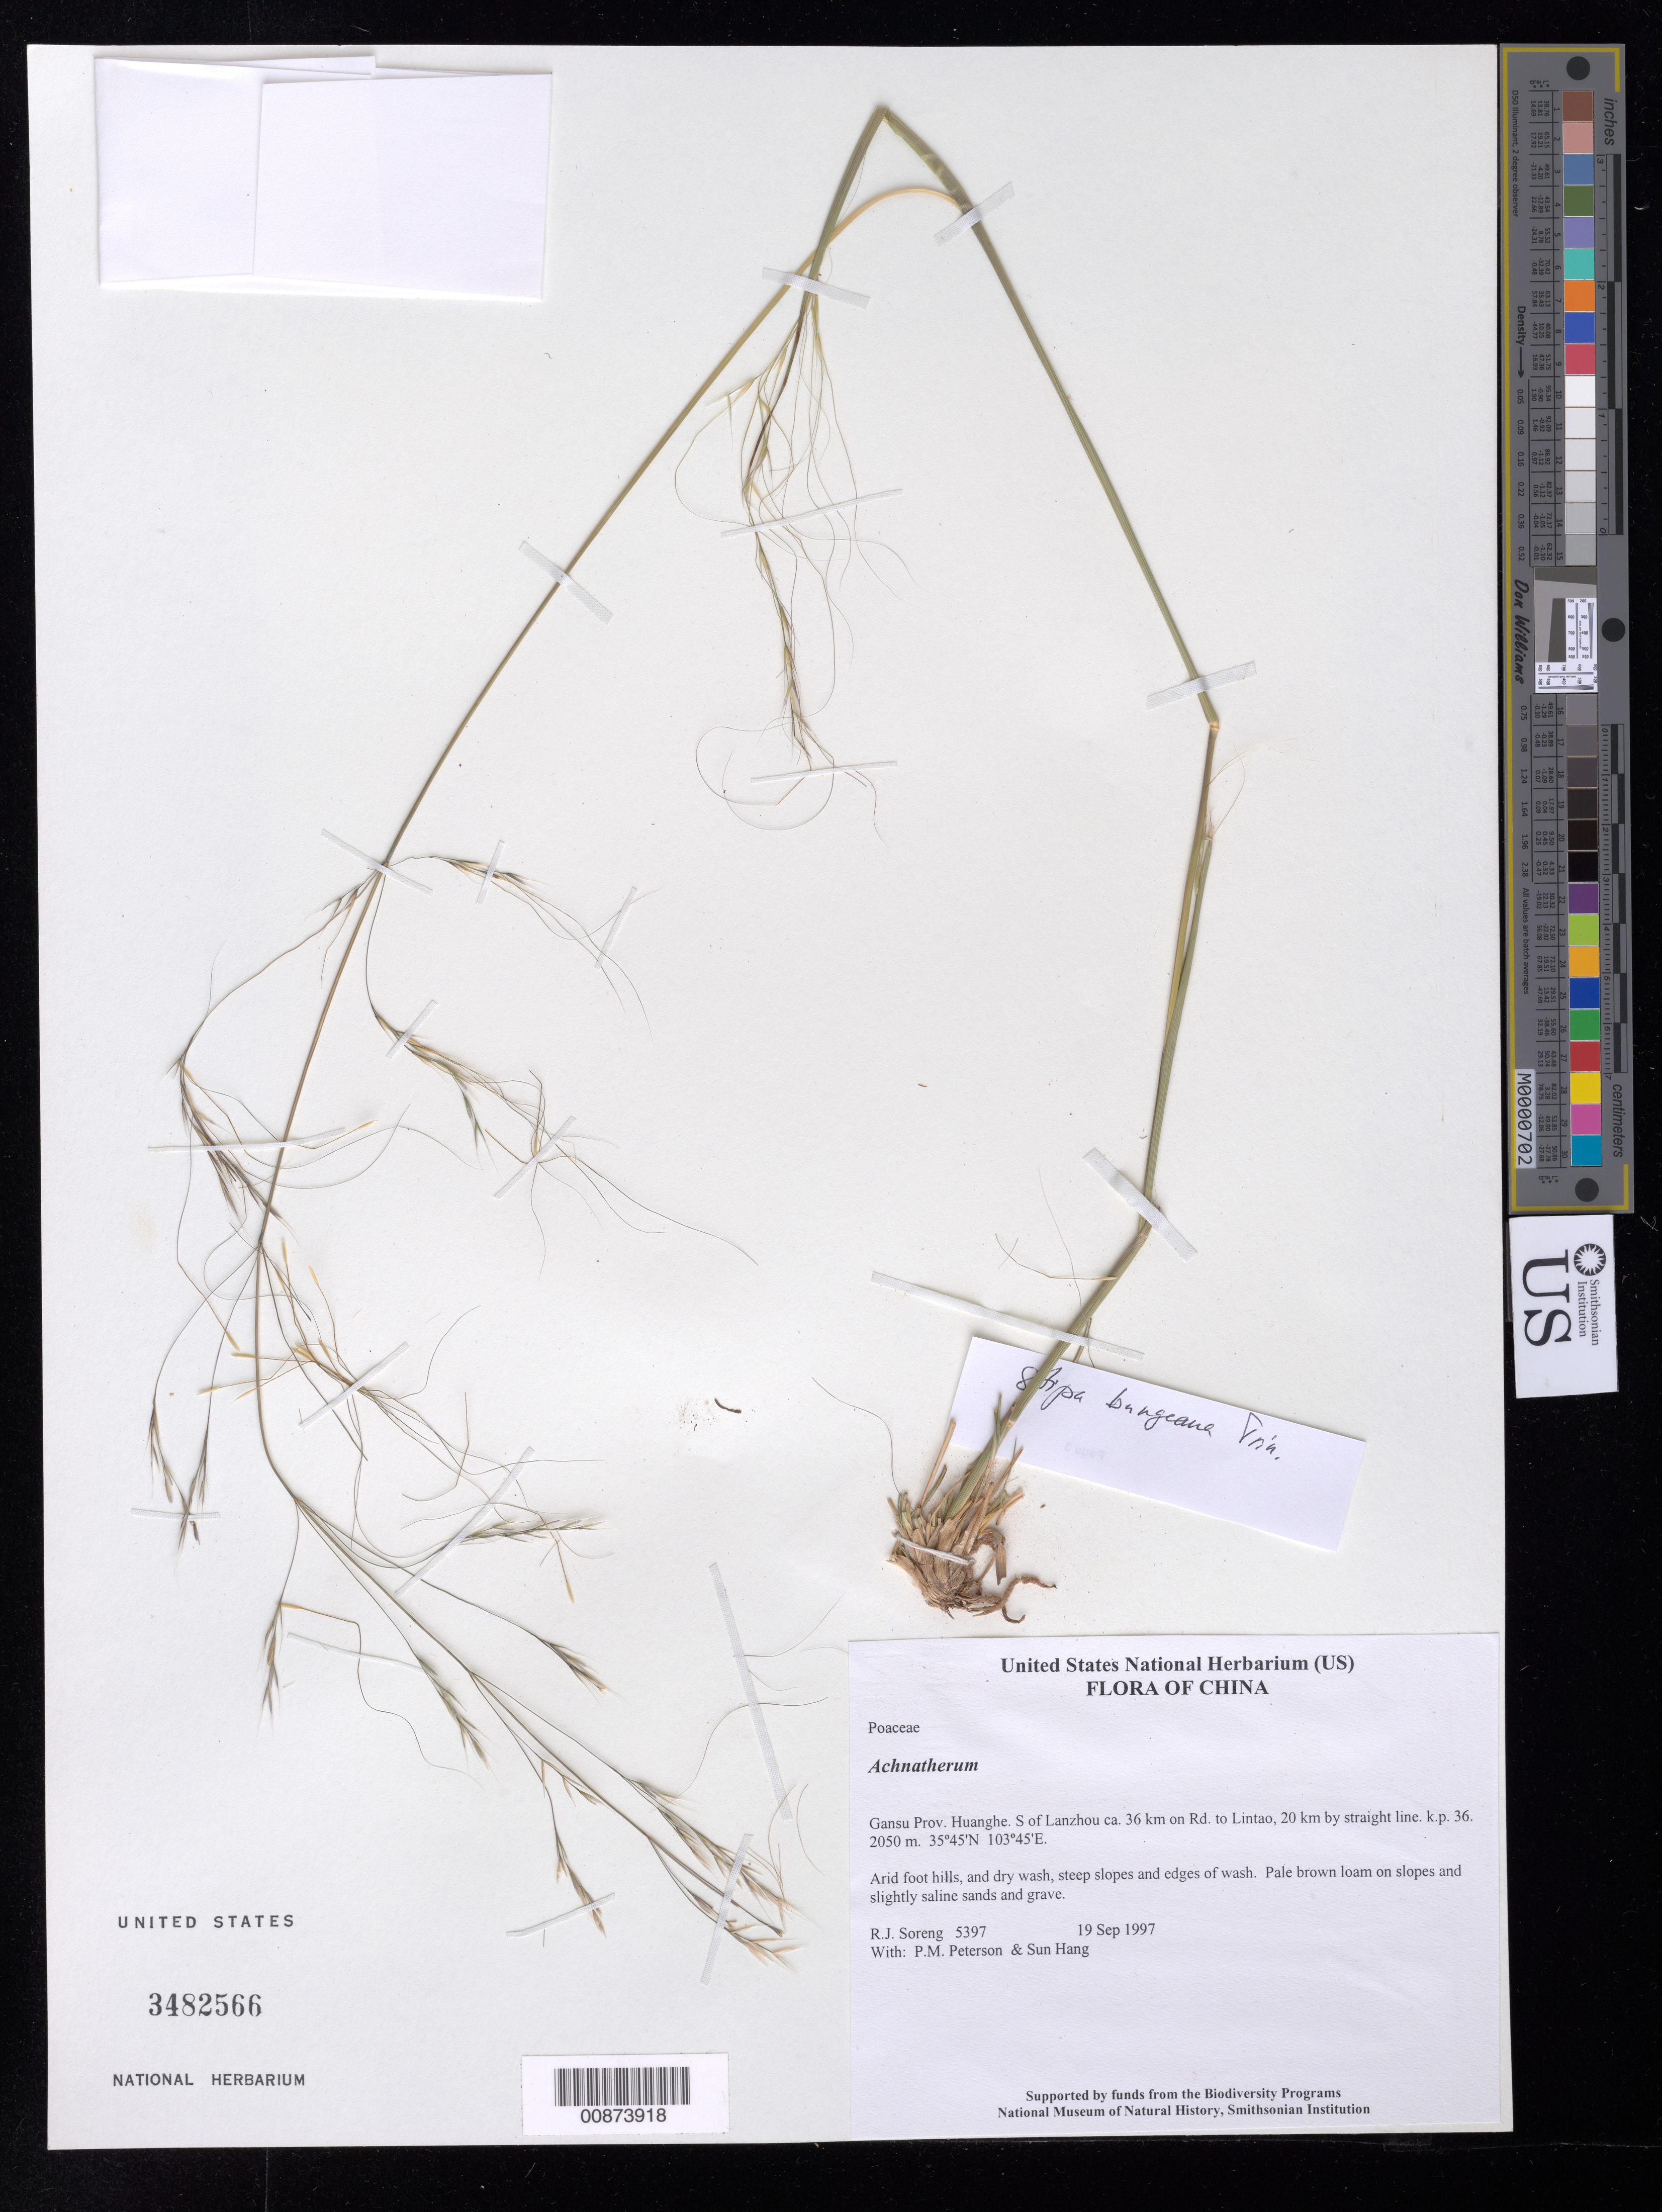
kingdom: Plantae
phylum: Tracheophyta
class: Liliopsida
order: Poales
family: Poaceae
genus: Stipa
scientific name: Stipa bungeana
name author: Trin.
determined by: Soreng, Robert J., Research Associate (BOT), Smithsonian Institution - National Museum of Natural History (UNITED STATES)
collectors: R. J. Soreng, P. M. Peterson & Sun Hang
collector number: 5397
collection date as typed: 19 Sep 1997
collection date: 1997-09-19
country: China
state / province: Gansu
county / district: Huanghe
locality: S of Lanzhou ca. 36 km on Rd. to Lintao, 20 km by straight line. k.p. 36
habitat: Arid foot hills, and dry wash, steep slopes and edges of wash. Pale brown loam on slopes and slightly saline sands and grave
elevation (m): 2050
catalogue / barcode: US 3482566